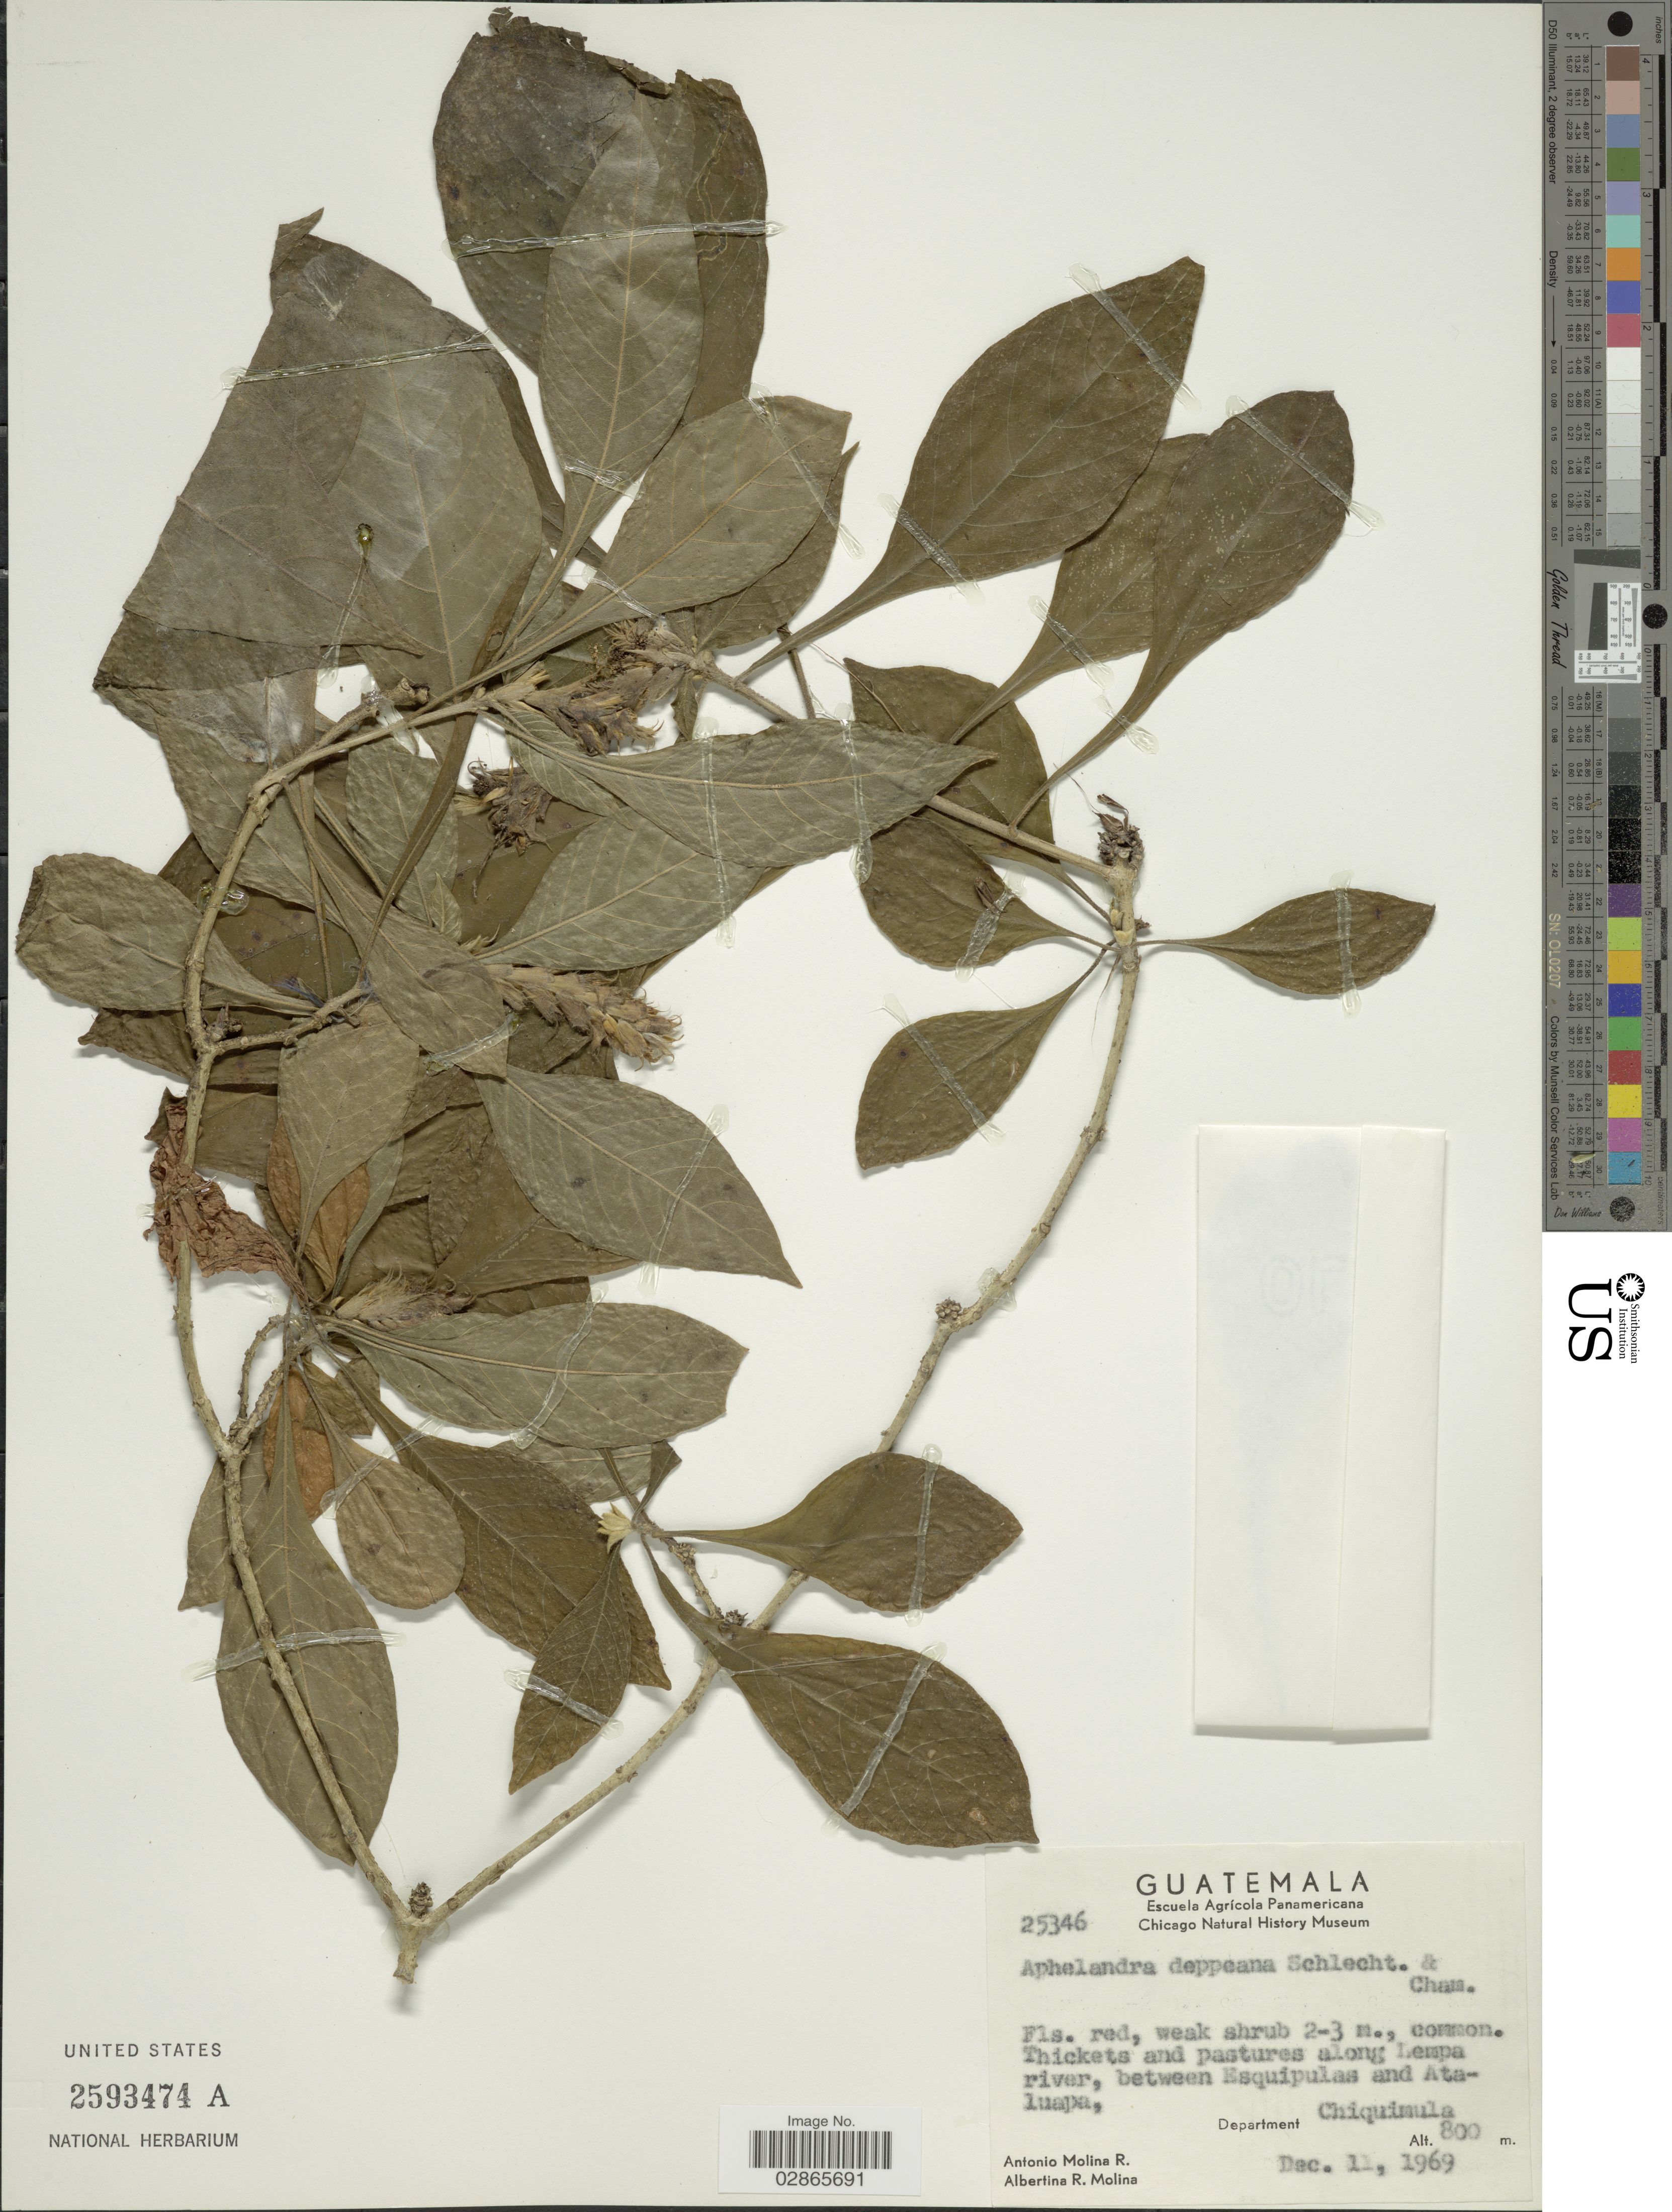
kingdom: Plantae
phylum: Tracheophyta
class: Magnoliopsida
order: Lamiales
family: Acanthaceae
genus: Aphelandra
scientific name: Aphelandra deppeana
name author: Schltdl. & Cham.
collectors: A. Molina R. & A. R. Molina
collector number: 25346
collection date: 1969-12-11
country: Guatemala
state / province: Chiquimula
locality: Thickets and pastures along Lempa river, between Esquipulas and Ataluapa, Department Chiquimula.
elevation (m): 800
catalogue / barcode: US 2593474A